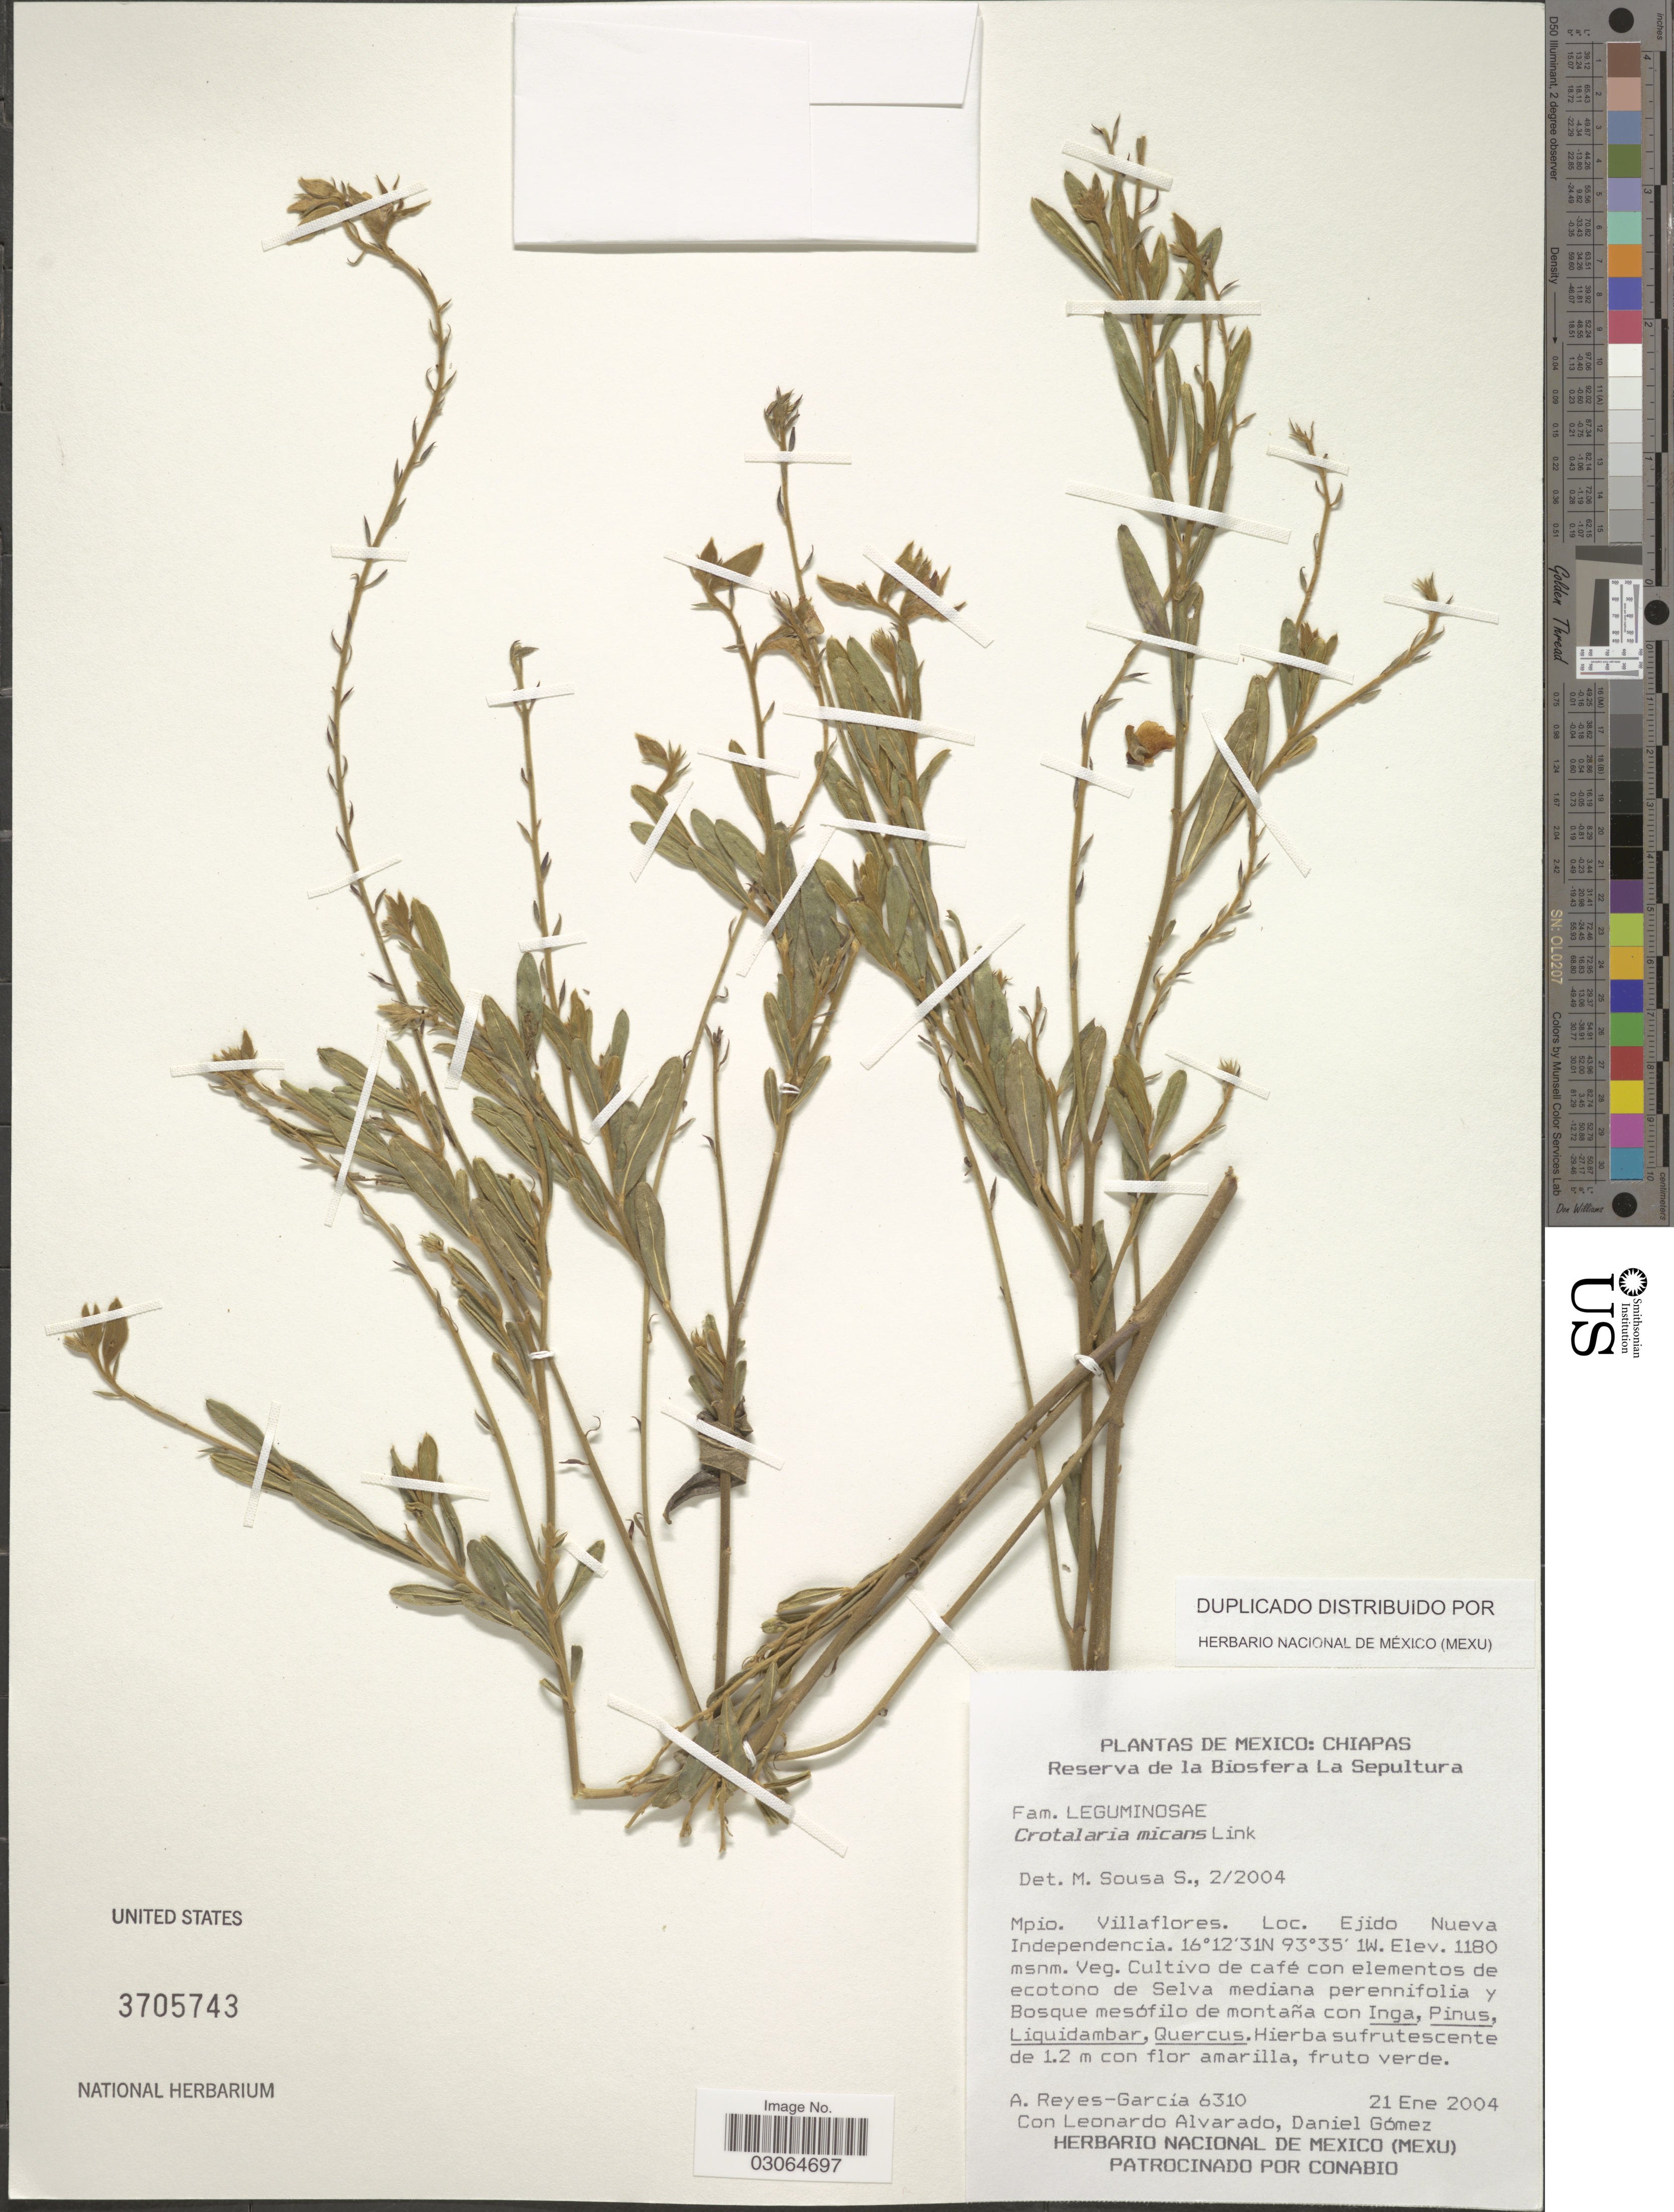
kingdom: Plantae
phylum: Tracheophyta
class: Magnoliopsida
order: Fabales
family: Fabaceae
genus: Crotalaria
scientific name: Crotalaria micans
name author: Link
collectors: A. Reyes G., L. Alvarado & D. Gomez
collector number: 6310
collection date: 2004-01-21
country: Mexico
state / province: Chiapas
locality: Mpio. Villaflores. Ejido Nueva Independencia.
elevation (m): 1180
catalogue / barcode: US 3705743